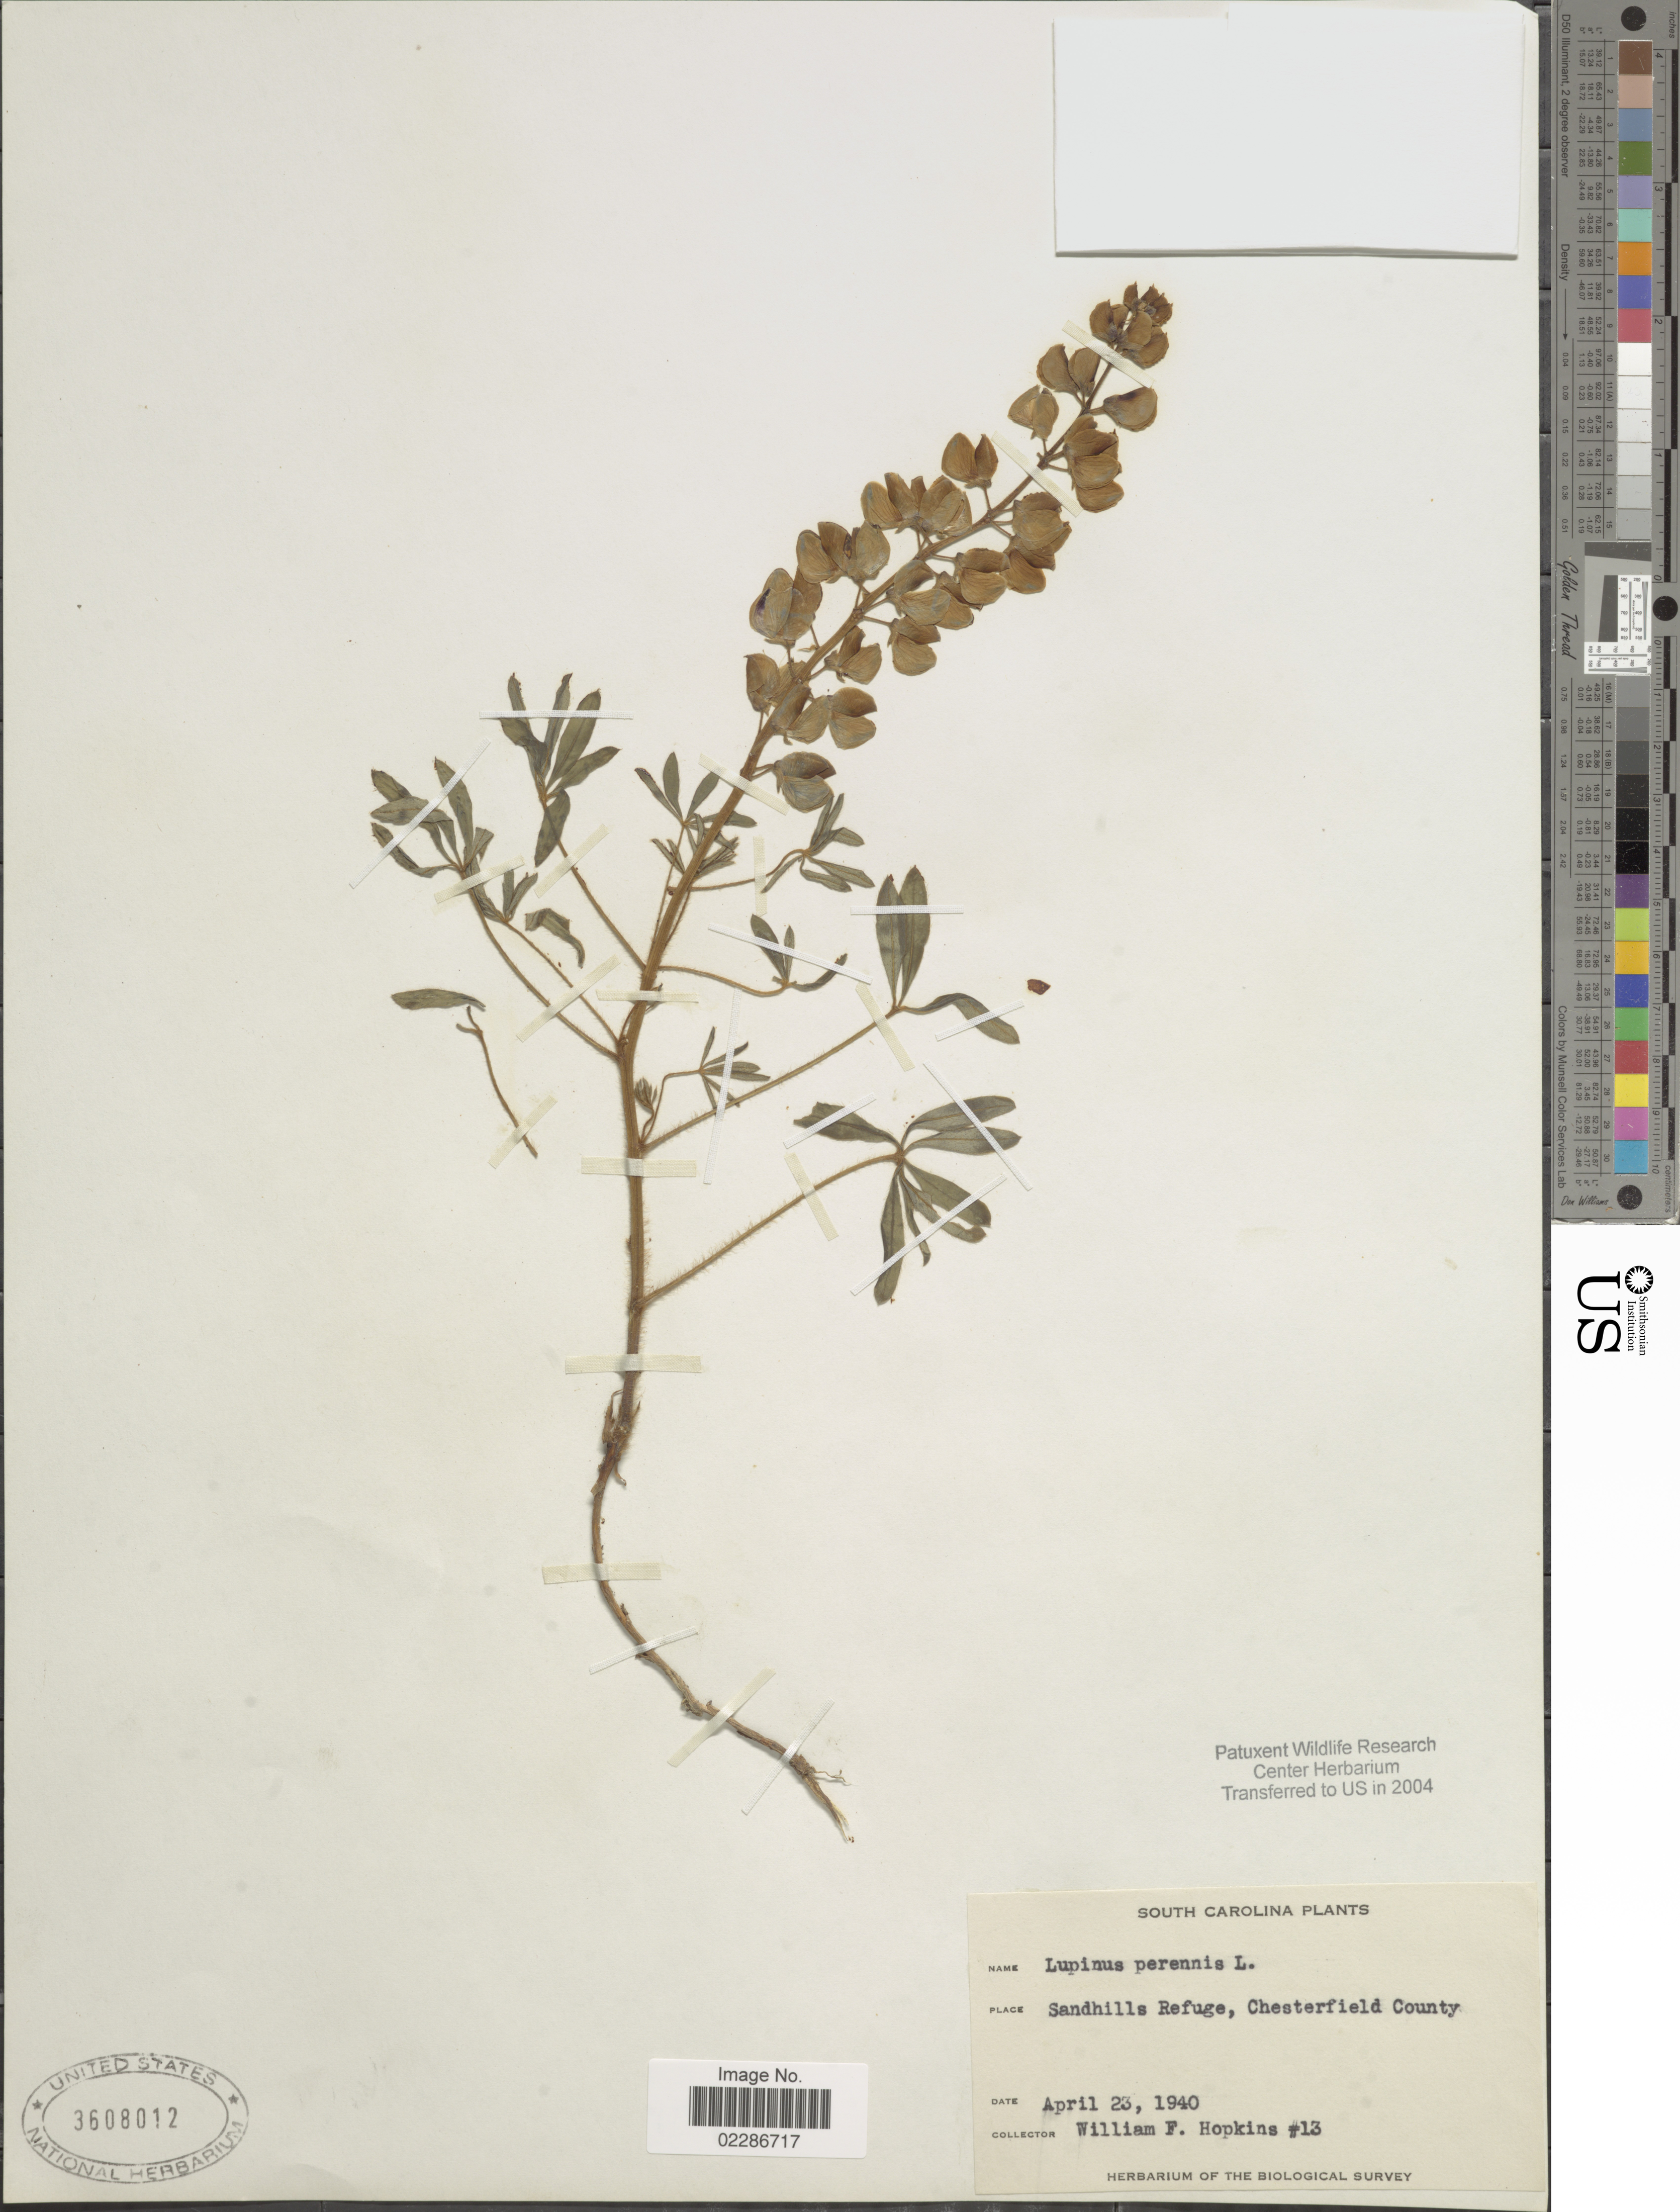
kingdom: Plantae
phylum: Tracheophyta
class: Magnoliopsida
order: Fabales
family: Fabaceae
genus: Lupinus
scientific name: Lupinus perennis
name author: L.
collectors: W. Hopkins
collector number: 13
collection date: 1940-04-23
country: United States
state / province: South Carolina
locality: Sandhills Refuge, Chesterfield County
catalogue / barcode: US 3608012